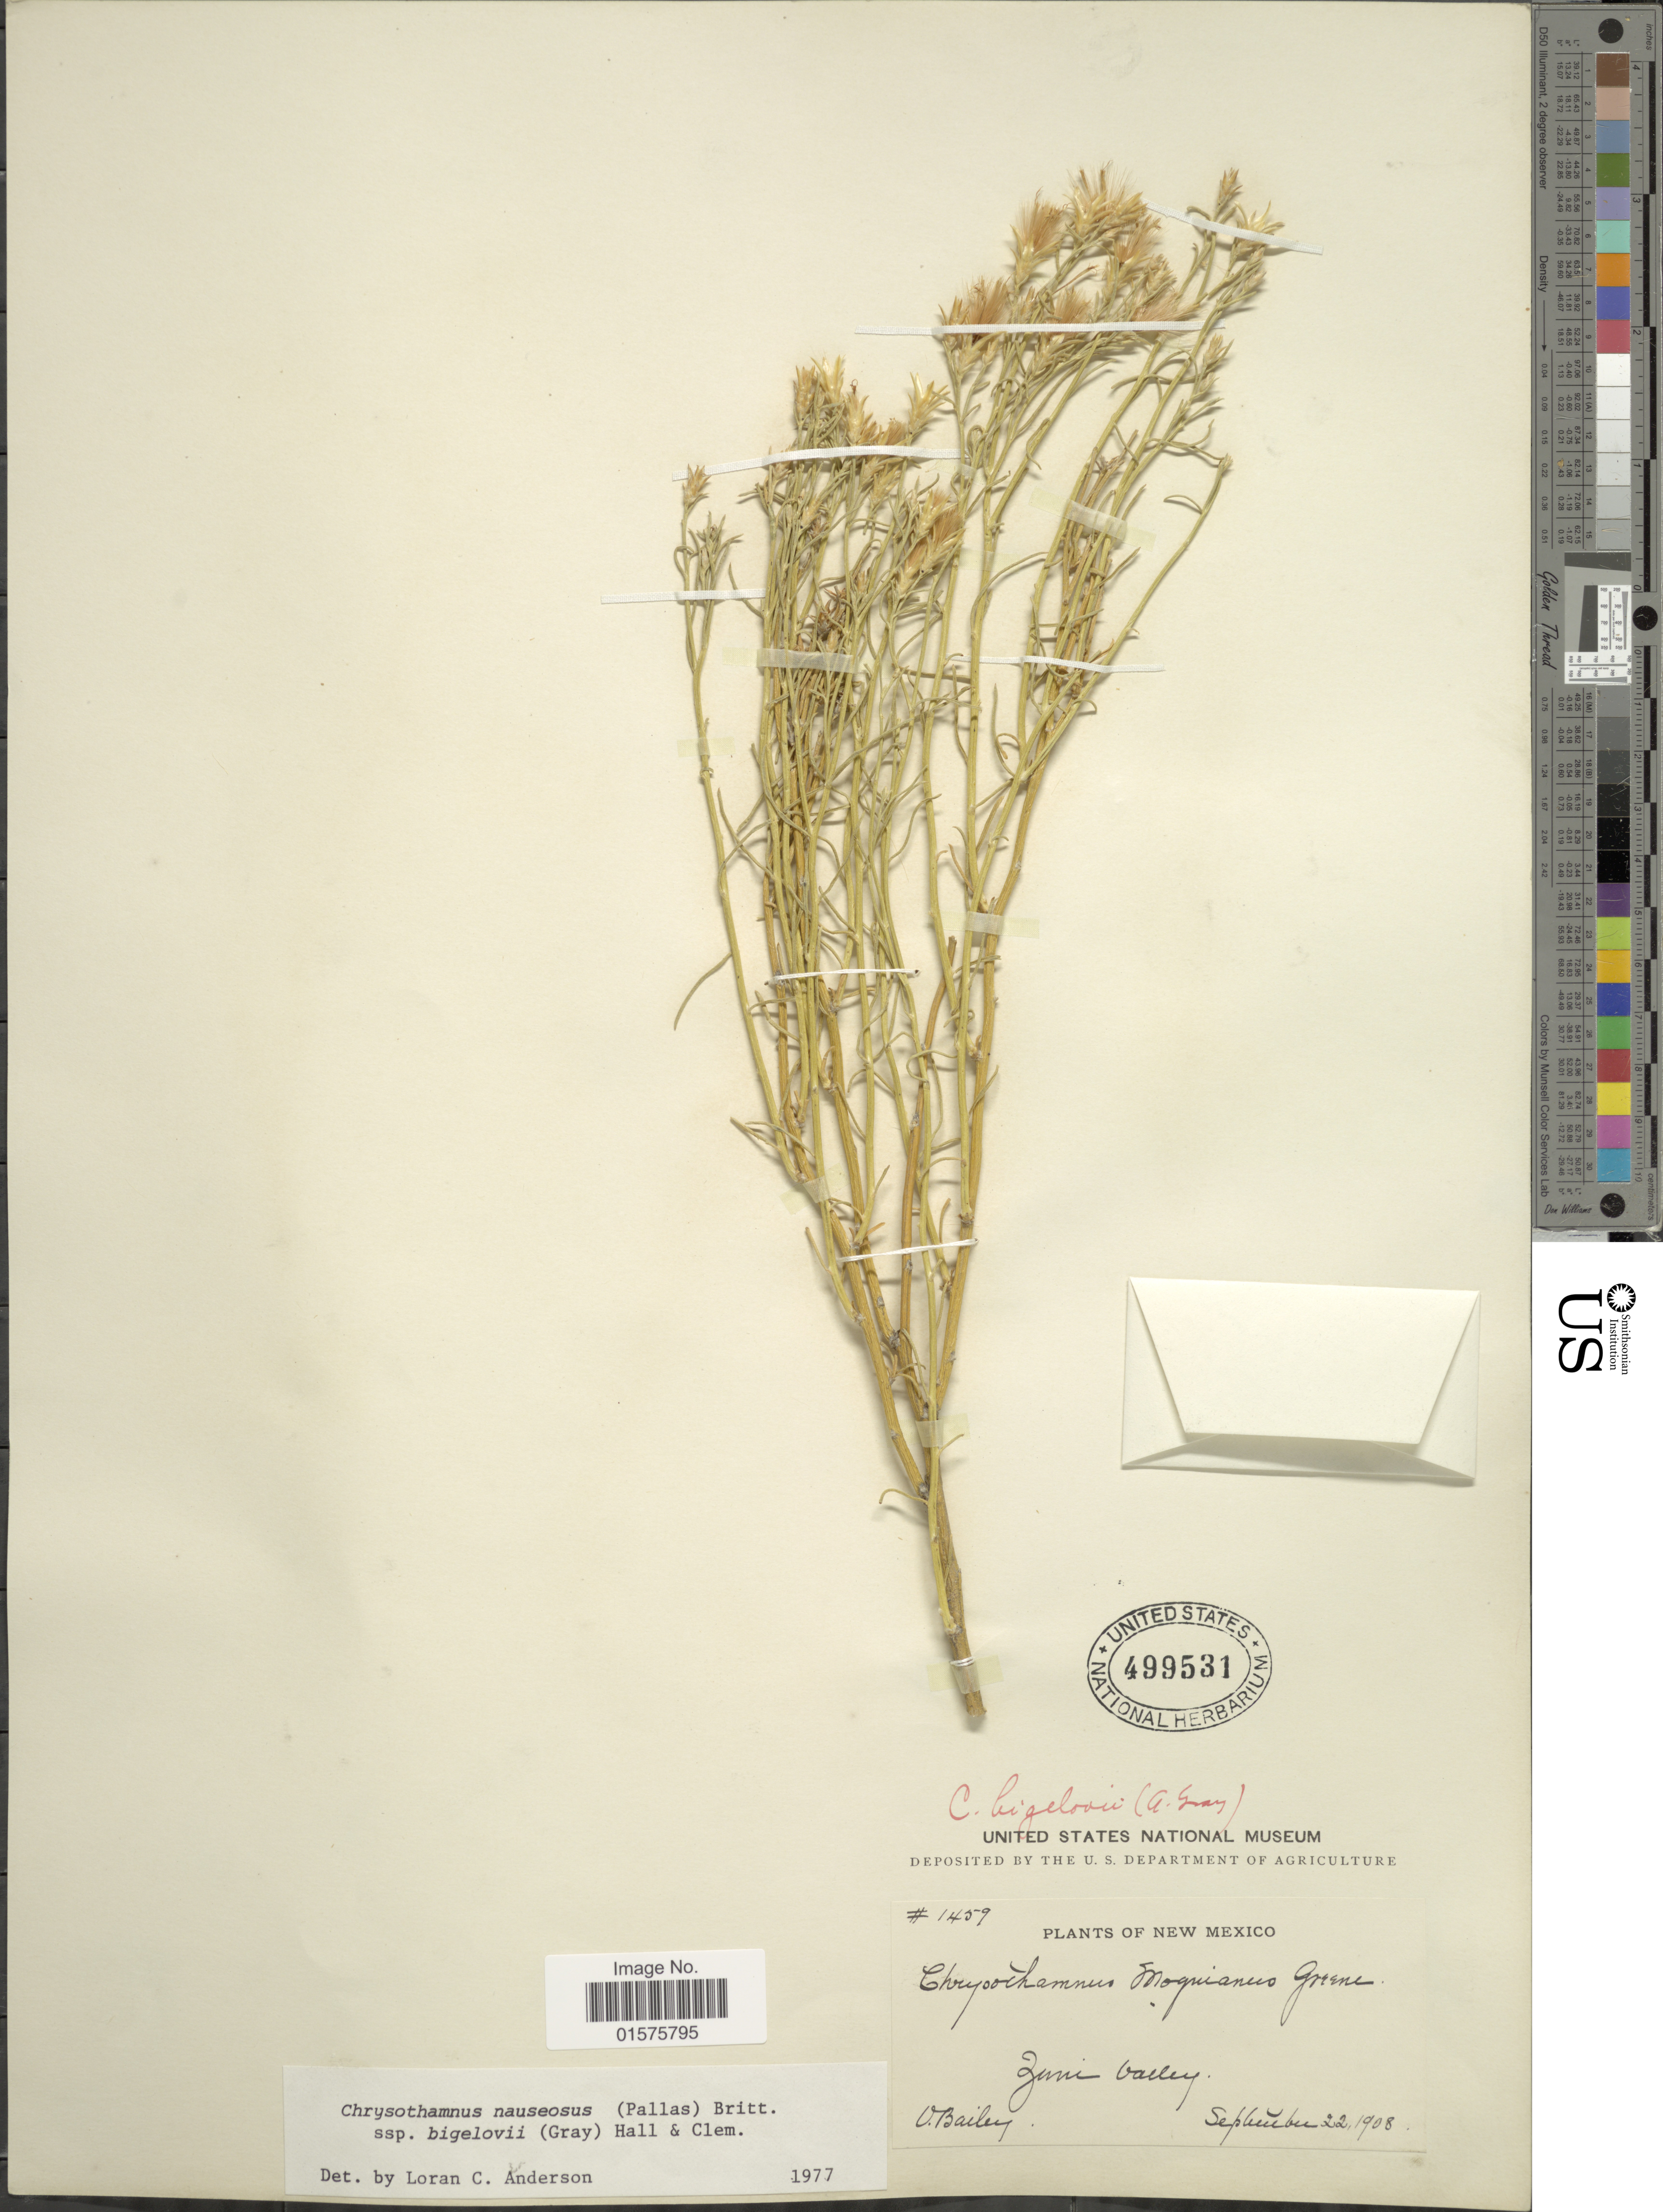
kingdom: Plantae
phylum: Tracheophyta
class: Magnoliopsida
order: Asterales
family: Asteraceae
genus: Ericameria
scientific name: Ericameria nauseosa var. bigelovii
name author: (A. Gray) G.L. Nesom & G.I. Baird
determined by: Urbatsch, Lowell E., Curator (LSU), Louisiana State University (UNITED STATES)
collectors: V. L. Bailey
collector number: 1459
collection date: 1908-09-22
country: United States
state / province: New Mexico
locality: Zuni Valley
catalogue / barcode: US 499531